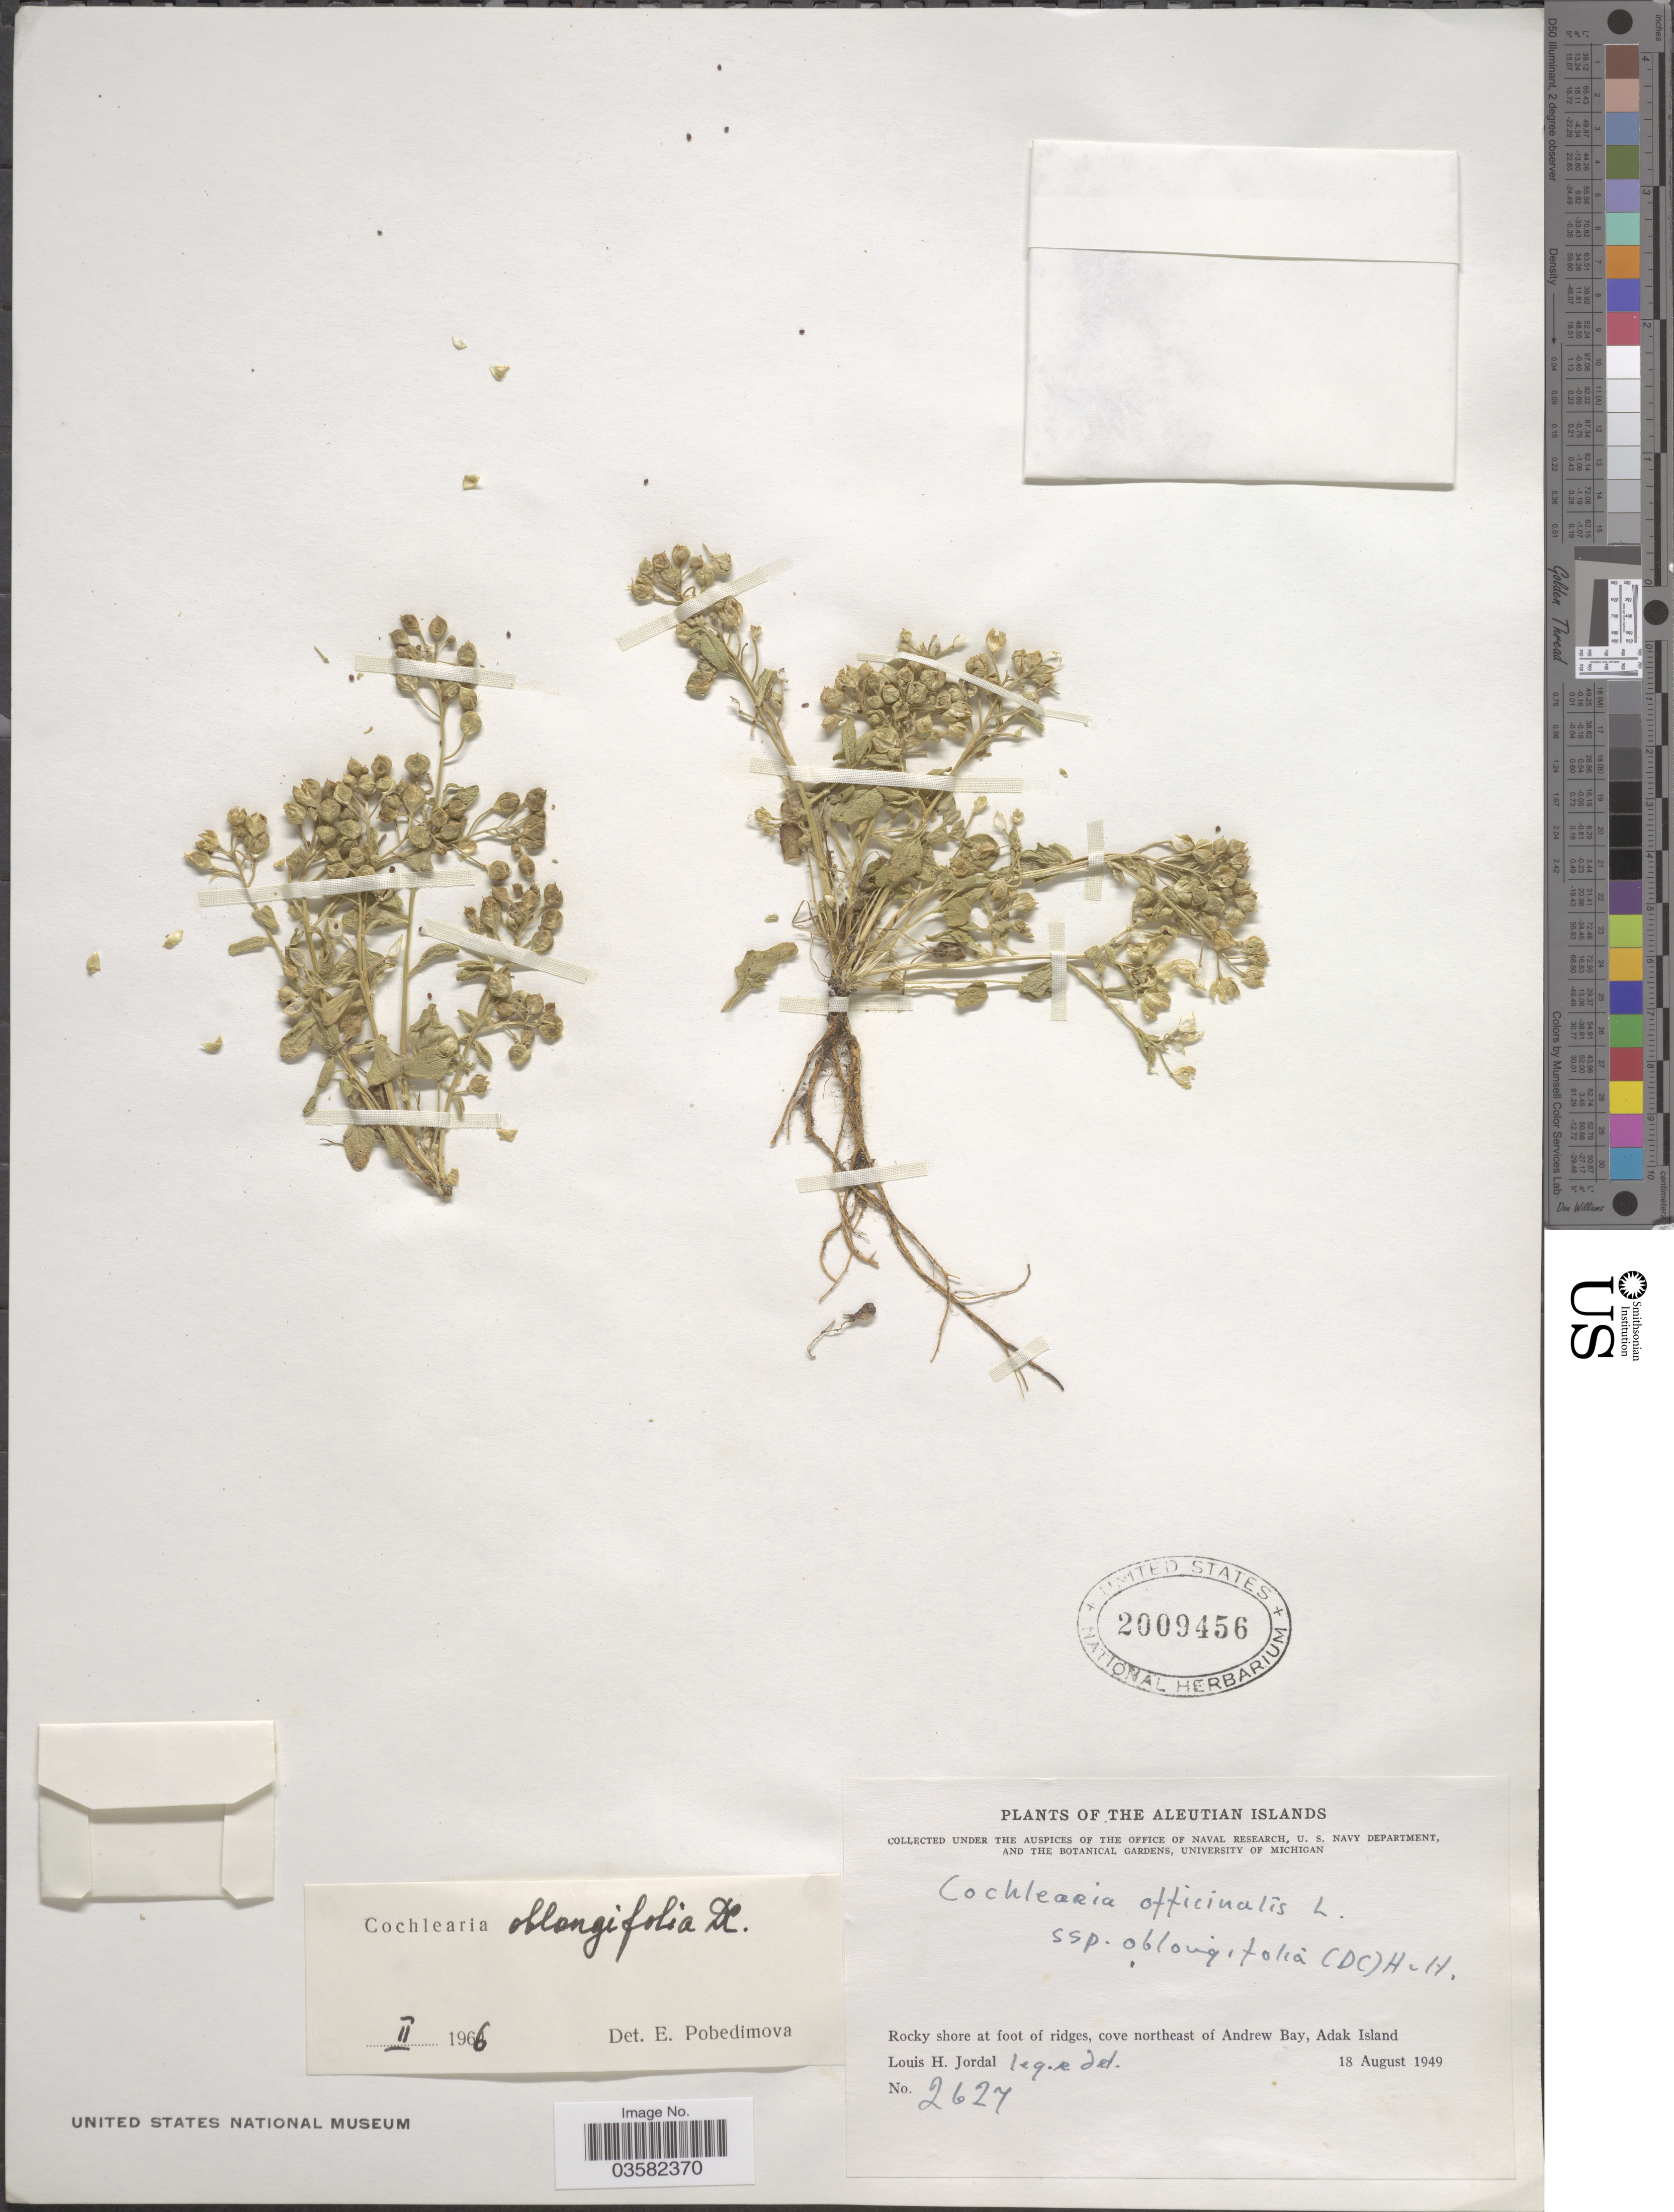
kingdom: Plantae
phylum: Tracheophyta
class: Magnoliopsida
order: Brassicales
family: Brassicaceae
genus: Cochlearia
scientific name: Cochlearia oblongifolia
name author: DC.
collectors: L. Jordal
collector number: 2627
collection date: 1949-08-18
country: United States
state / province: Alaska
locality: The Aleutian Islands. Rocky shore at foot oof ridges, cove northeast of Andrew Bay, Adak Island.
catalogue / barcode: US 2009456